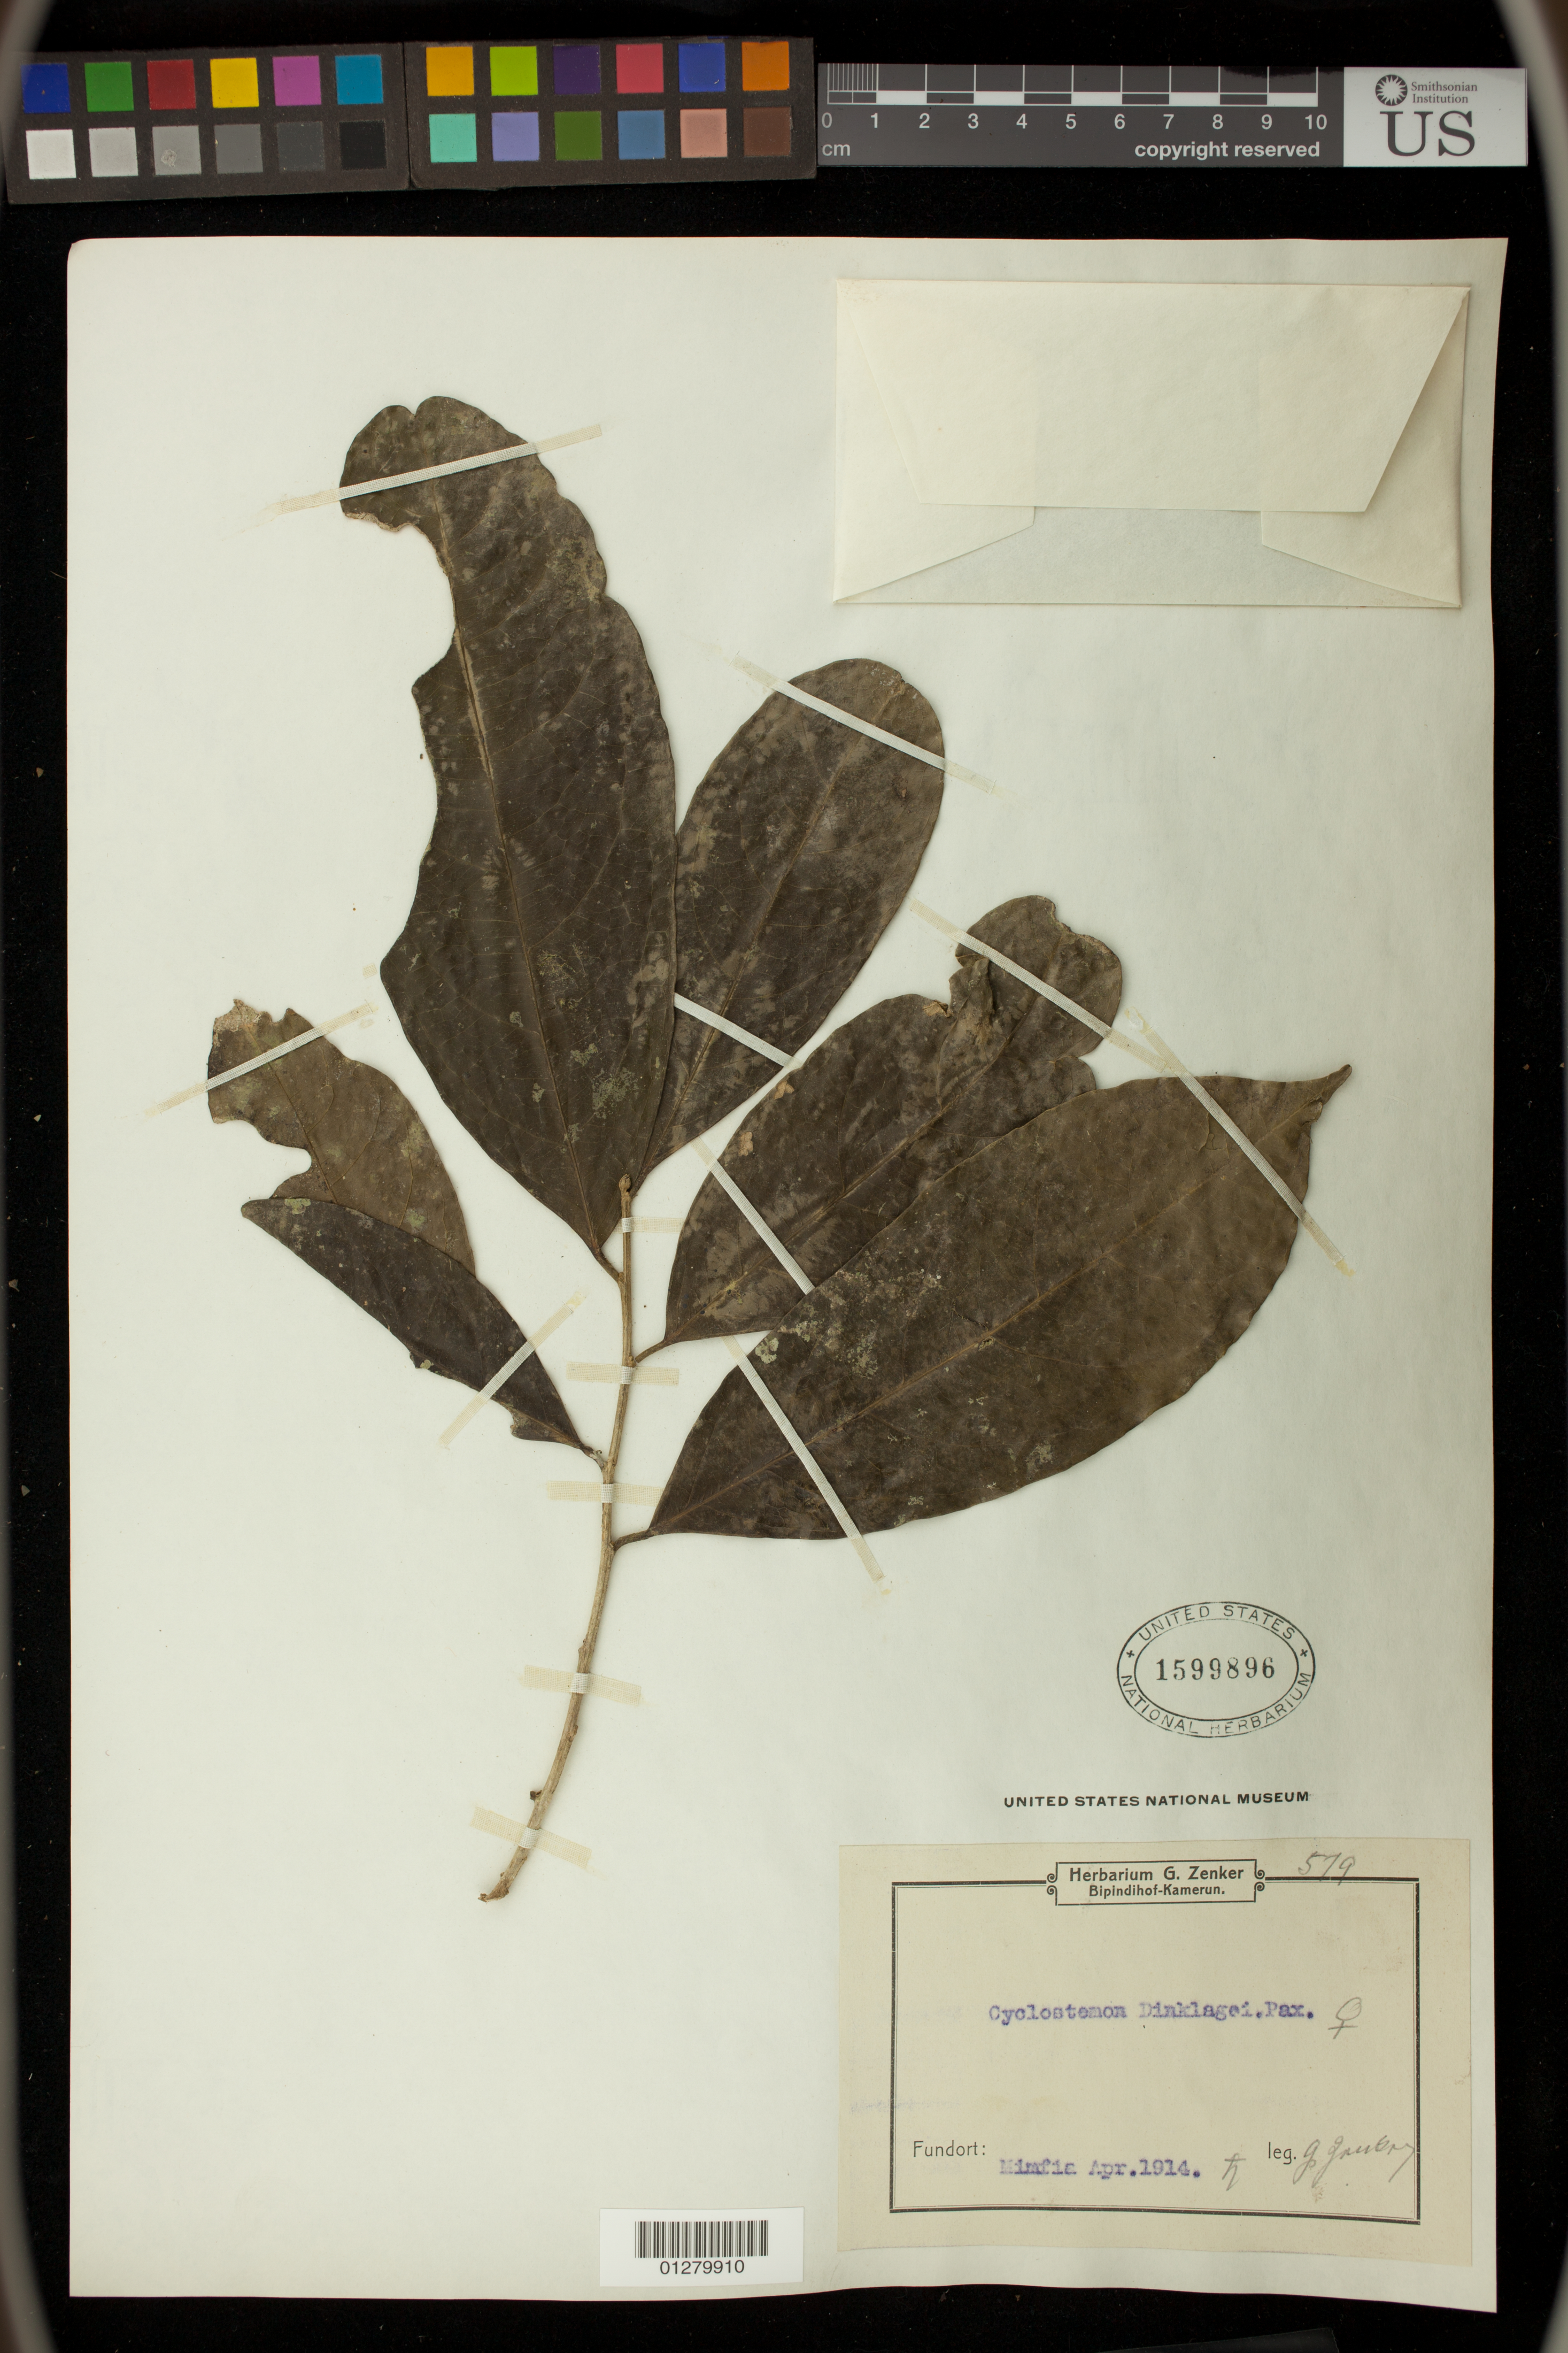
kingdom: Plantae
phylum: Tracheophyta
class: Magnoliopsida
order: Malpighiales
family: Putranjivaceae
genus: Drypetes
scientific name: Drypetes dinklagei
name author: (Pax) Hutch.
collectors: G. A. Zenker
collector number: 579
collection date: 1914-04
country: Cameroon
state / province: Sud-Ouest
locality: Mimfia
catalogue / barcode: US 1599896